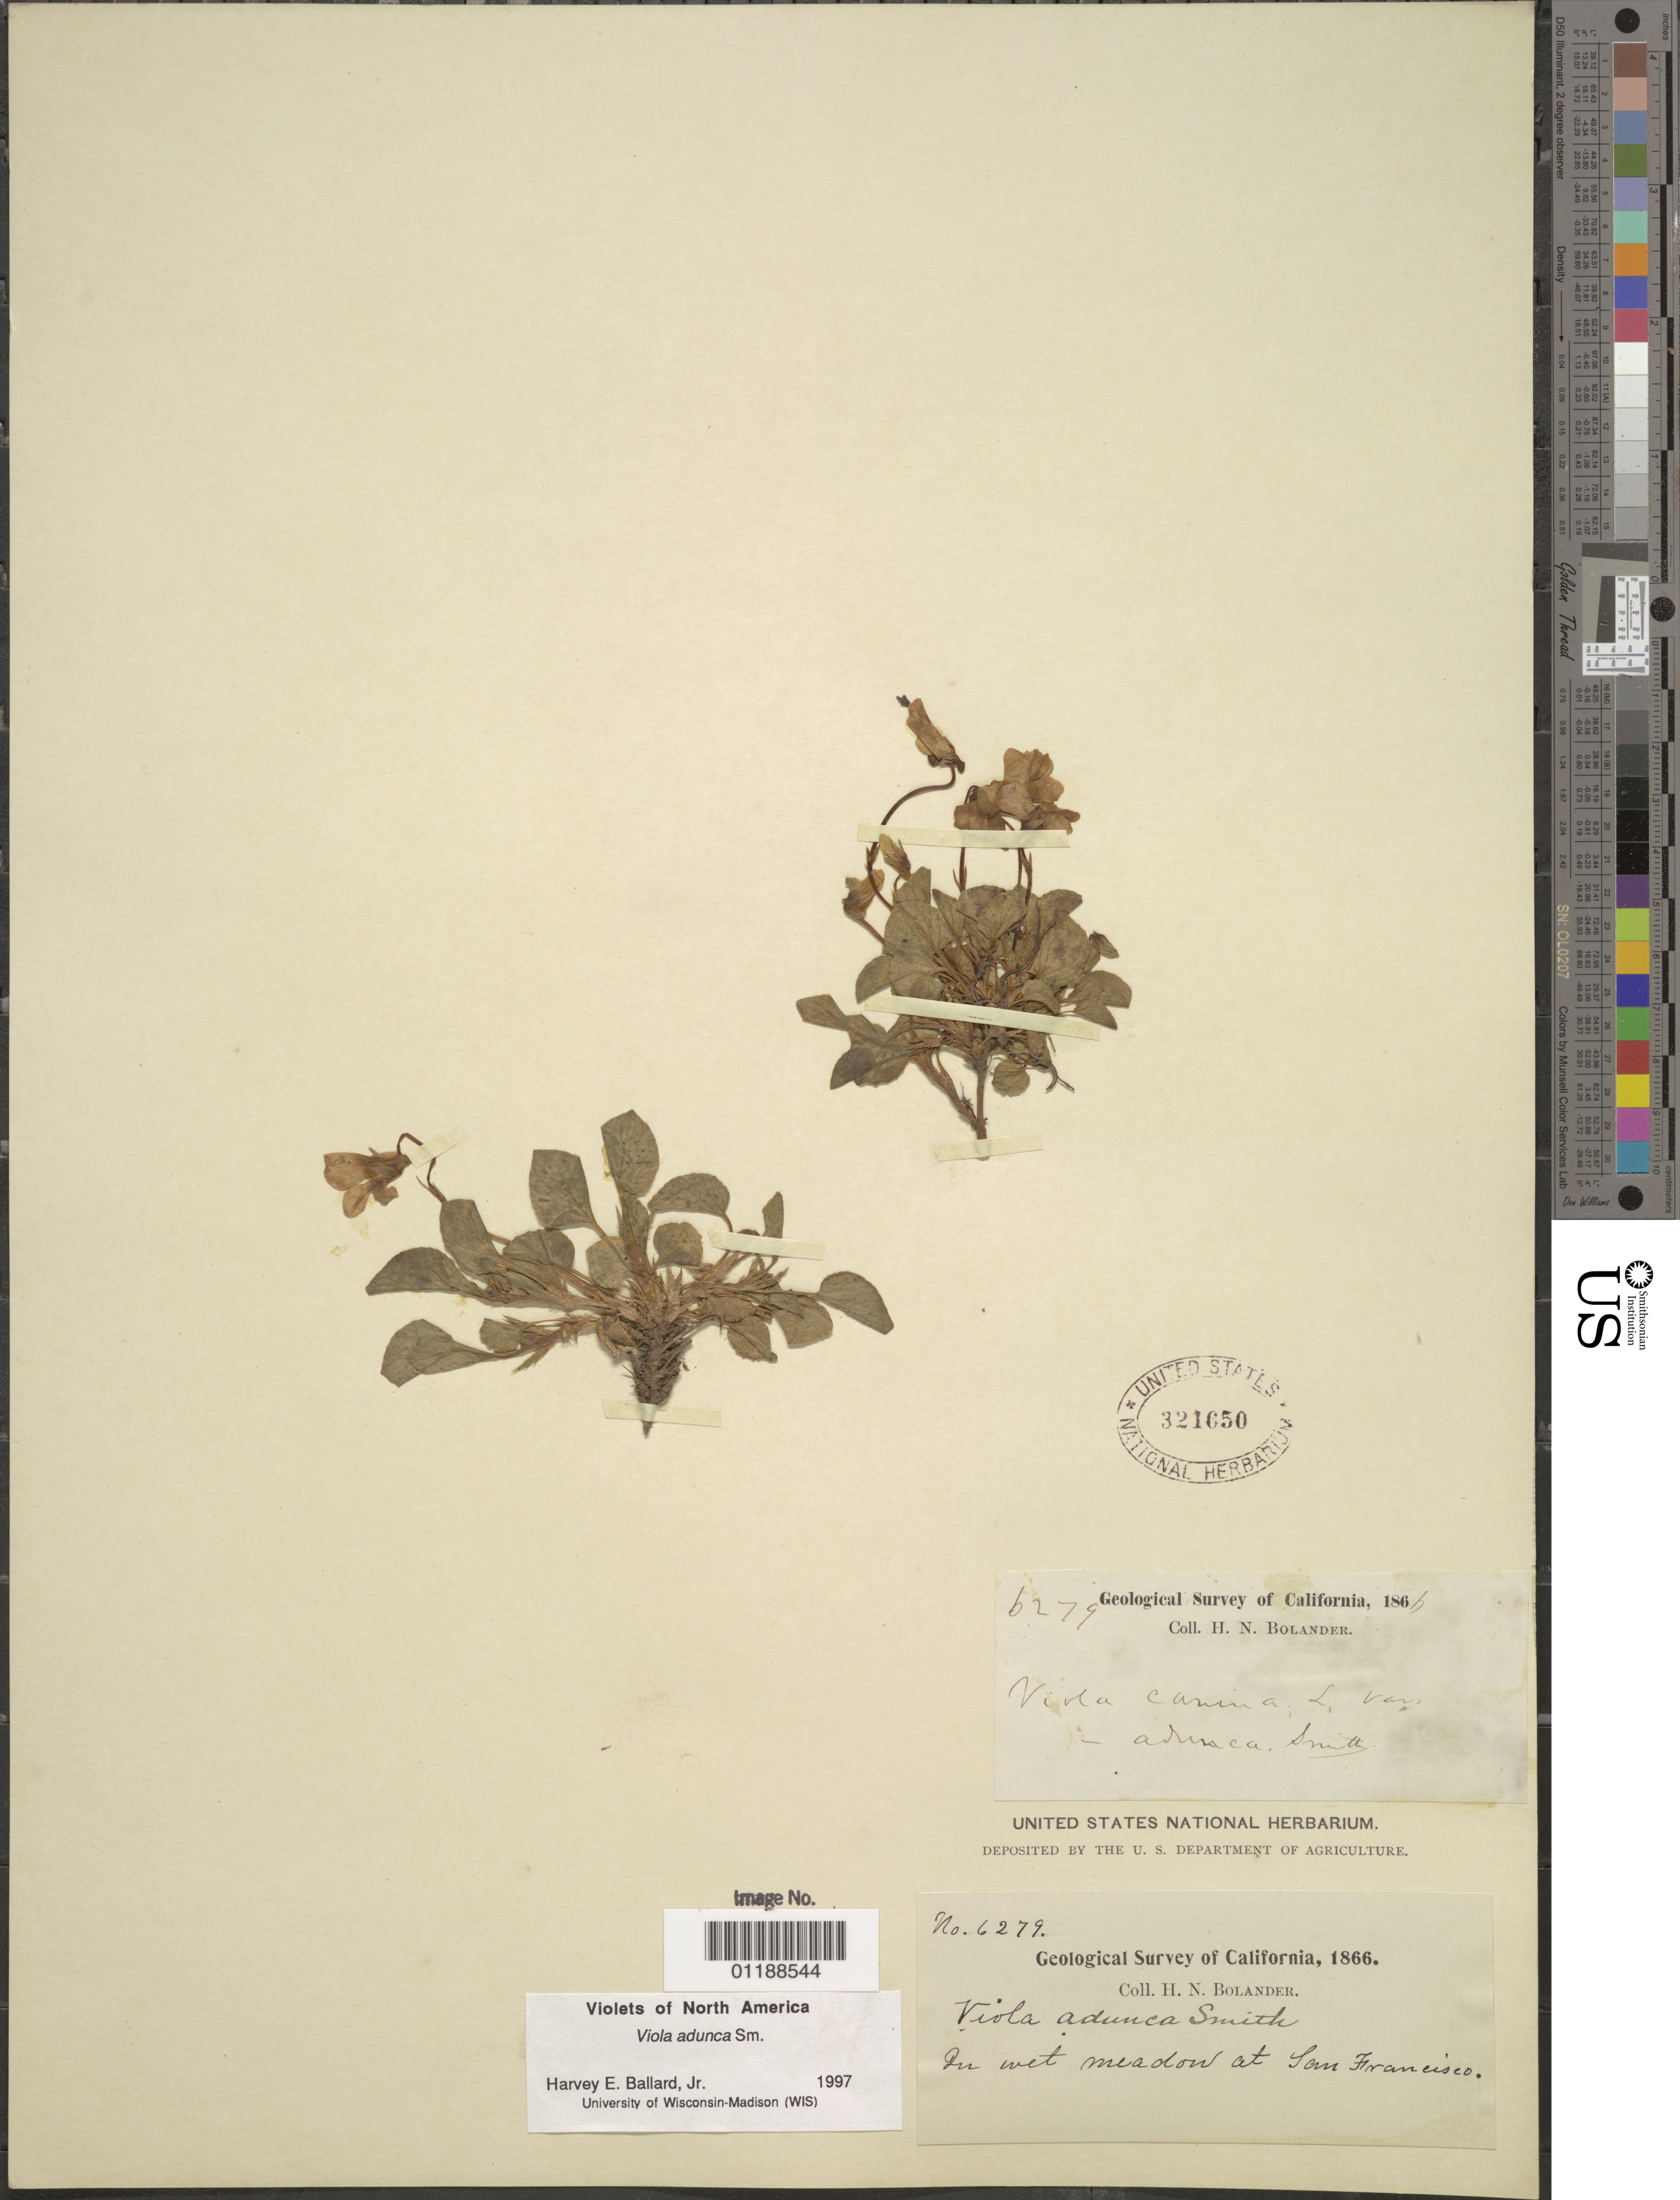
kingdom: Plantae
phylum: Tracheophyta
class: Magnoliopsida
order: Malpighiales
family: Violaceae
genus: Viola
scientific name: Viola adunca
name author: Sm.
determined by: Ballard, Harvey E.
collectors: H. Bolander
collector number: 6279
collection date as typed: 1866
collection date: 1866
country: United States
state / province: California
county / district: San Francisco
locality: in wet meadow at San Francisco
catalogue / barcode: US 321650